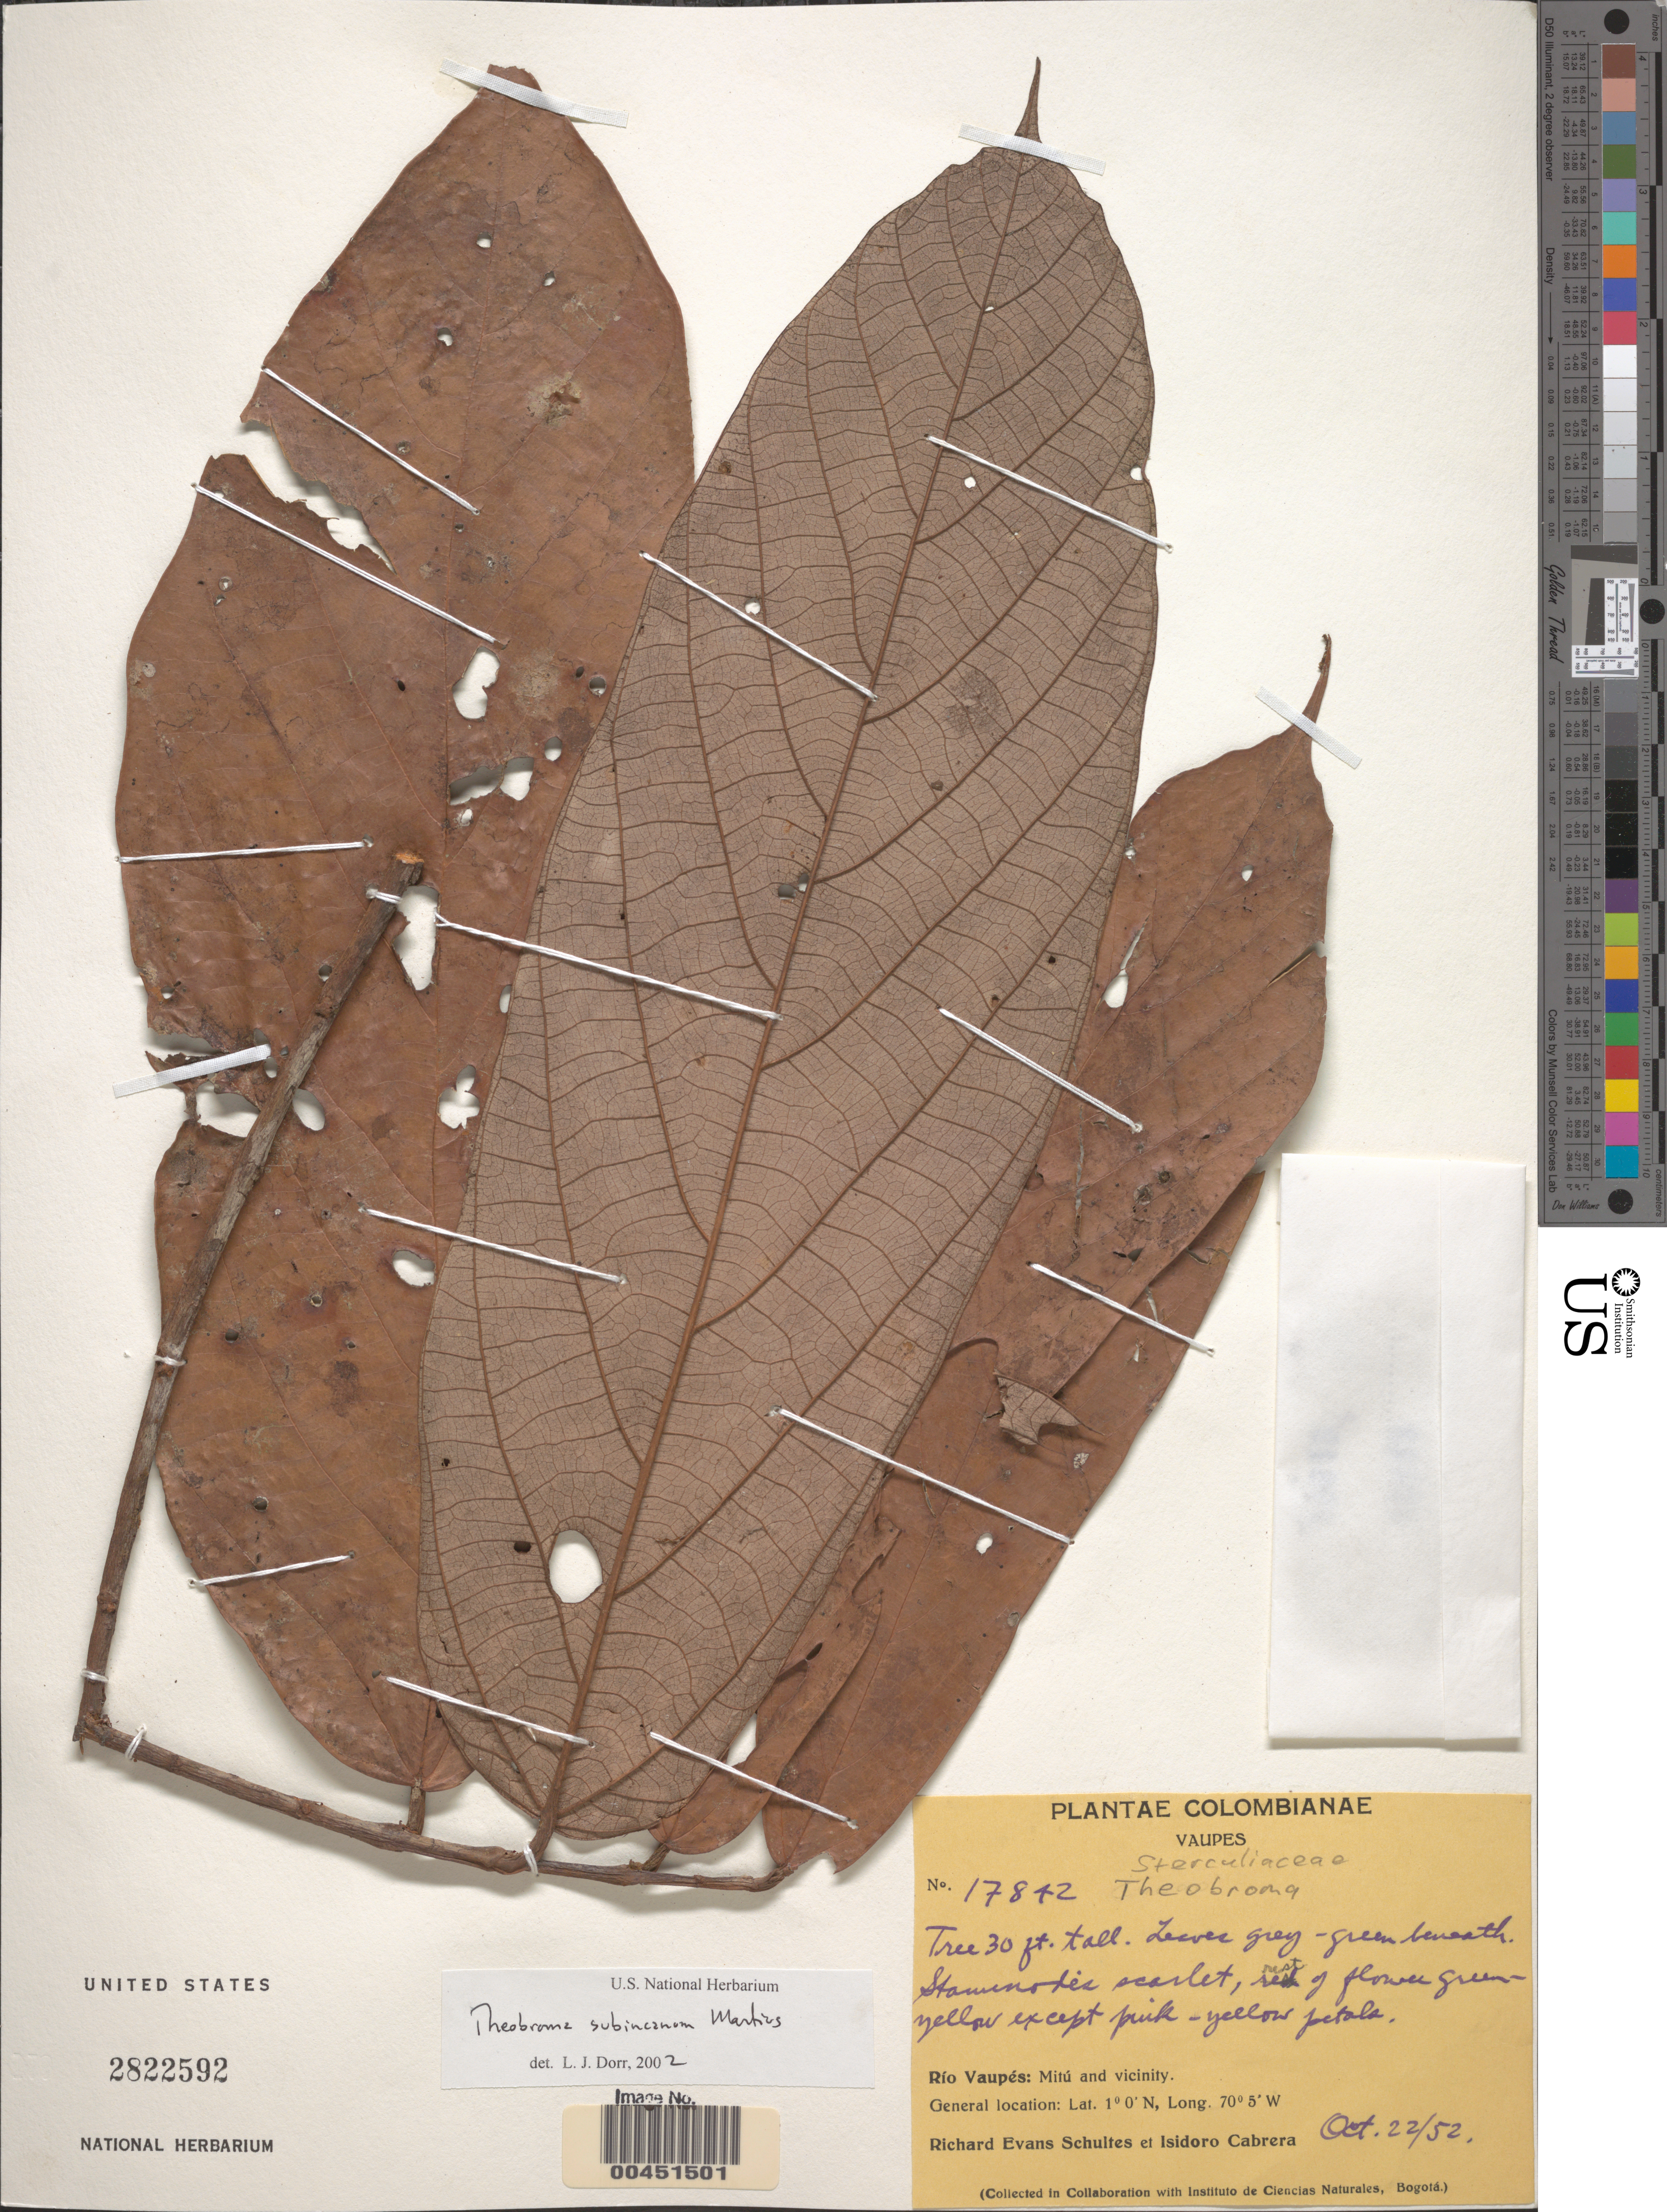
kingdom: Plantae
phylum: Tracheophyta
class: Magnoliopsida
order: Malvales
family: Malvaceae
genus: Theobroma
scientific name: Theobroma subincanum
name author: Mart.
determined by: Dorr, L. J., (BOT), Smithsonian Institution - National Museum of Natural History (UNITED STATES)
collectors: R. E. Schultes & I. Cabrera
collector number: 17842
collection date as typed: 22 Oct 1952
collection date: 1952-10-22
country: Colombia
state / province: Vaupés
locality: Mitú and vicinity, Río Vaupés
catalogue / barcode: US 2822592